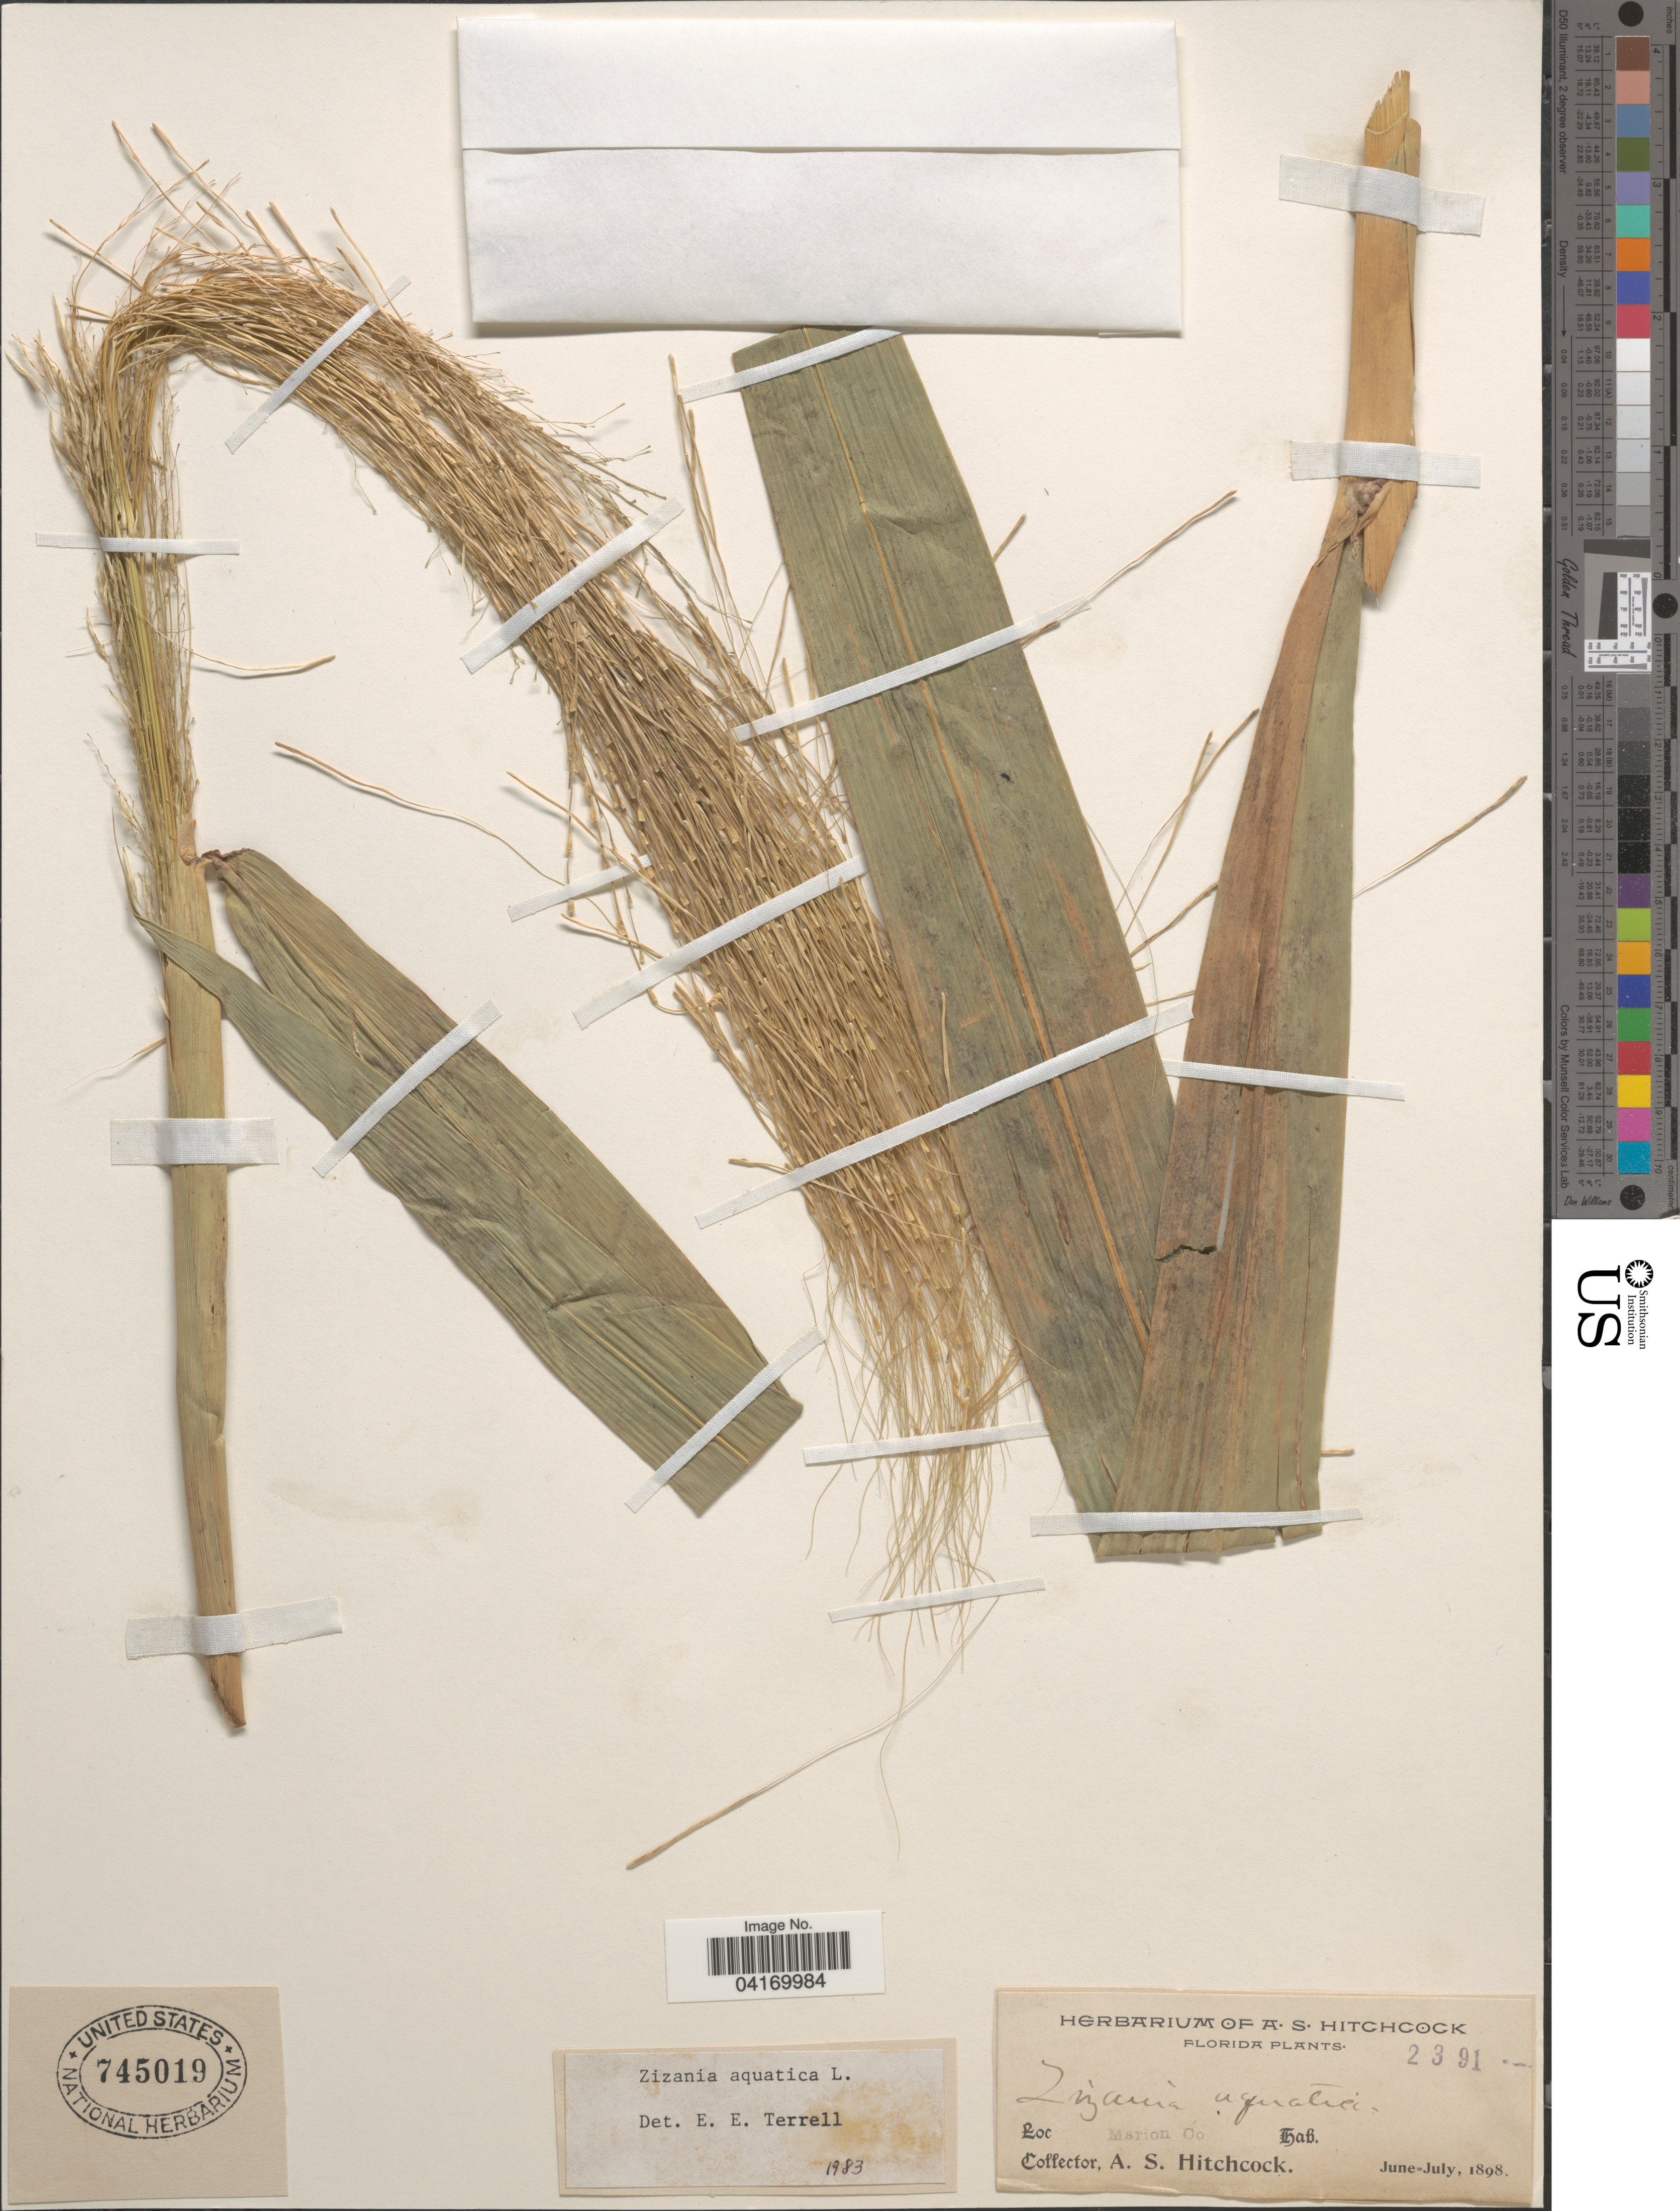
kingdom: Plantae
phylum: Tracheophyta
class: Liliopsida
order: Poales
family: Poaceae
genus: Zizania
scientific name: Zizania aquatica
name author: L.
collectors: A. S. Hitchcock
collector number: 2391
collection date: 1898-06/1898-07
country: United States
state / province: Florida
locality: Marion Co.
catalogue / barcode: US 745019